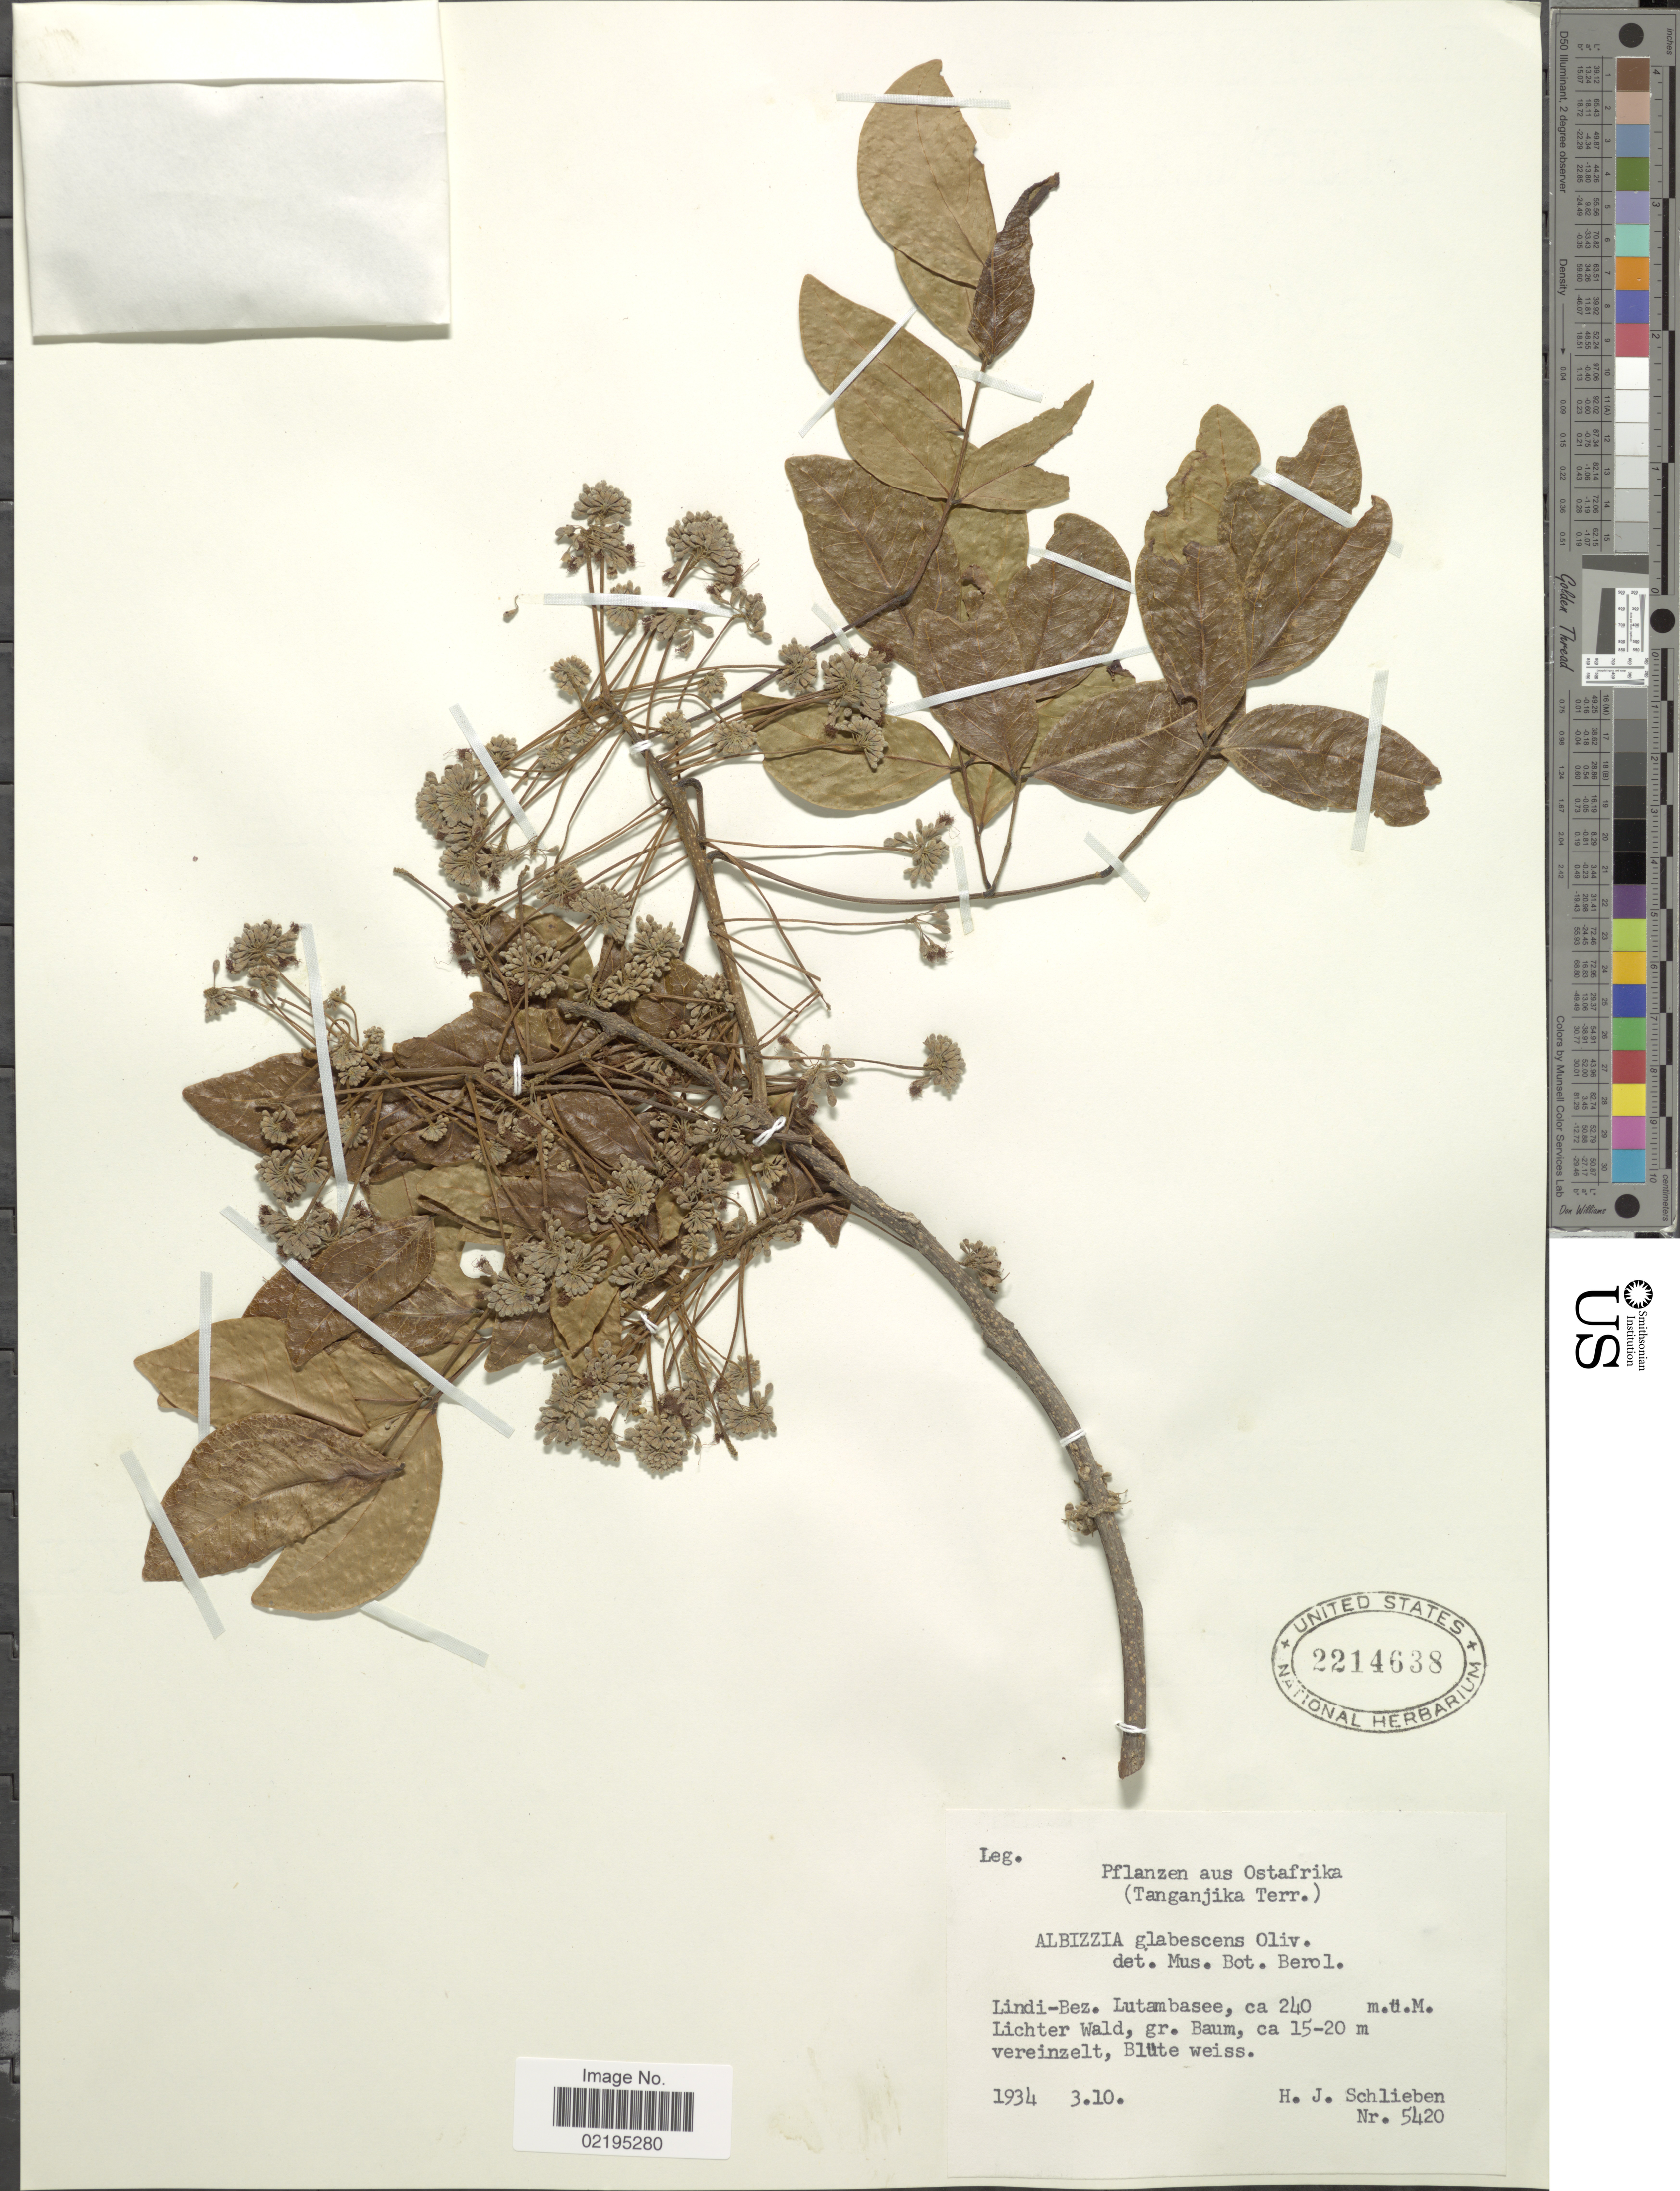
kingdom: Plantae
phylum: Tracheophyta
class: Magnoliopsida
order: Fabales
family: Fabaceae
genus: Albizia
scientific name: Albizia glabrescens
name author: Oliv.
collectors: H. J. Schlieben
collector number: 5420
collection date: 1934-10-03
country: Tanzania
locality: Ostafrika, (Tanganjika Terr.) Lindi-Bez. Lutambasee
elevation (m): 240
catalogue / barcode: US 2214638